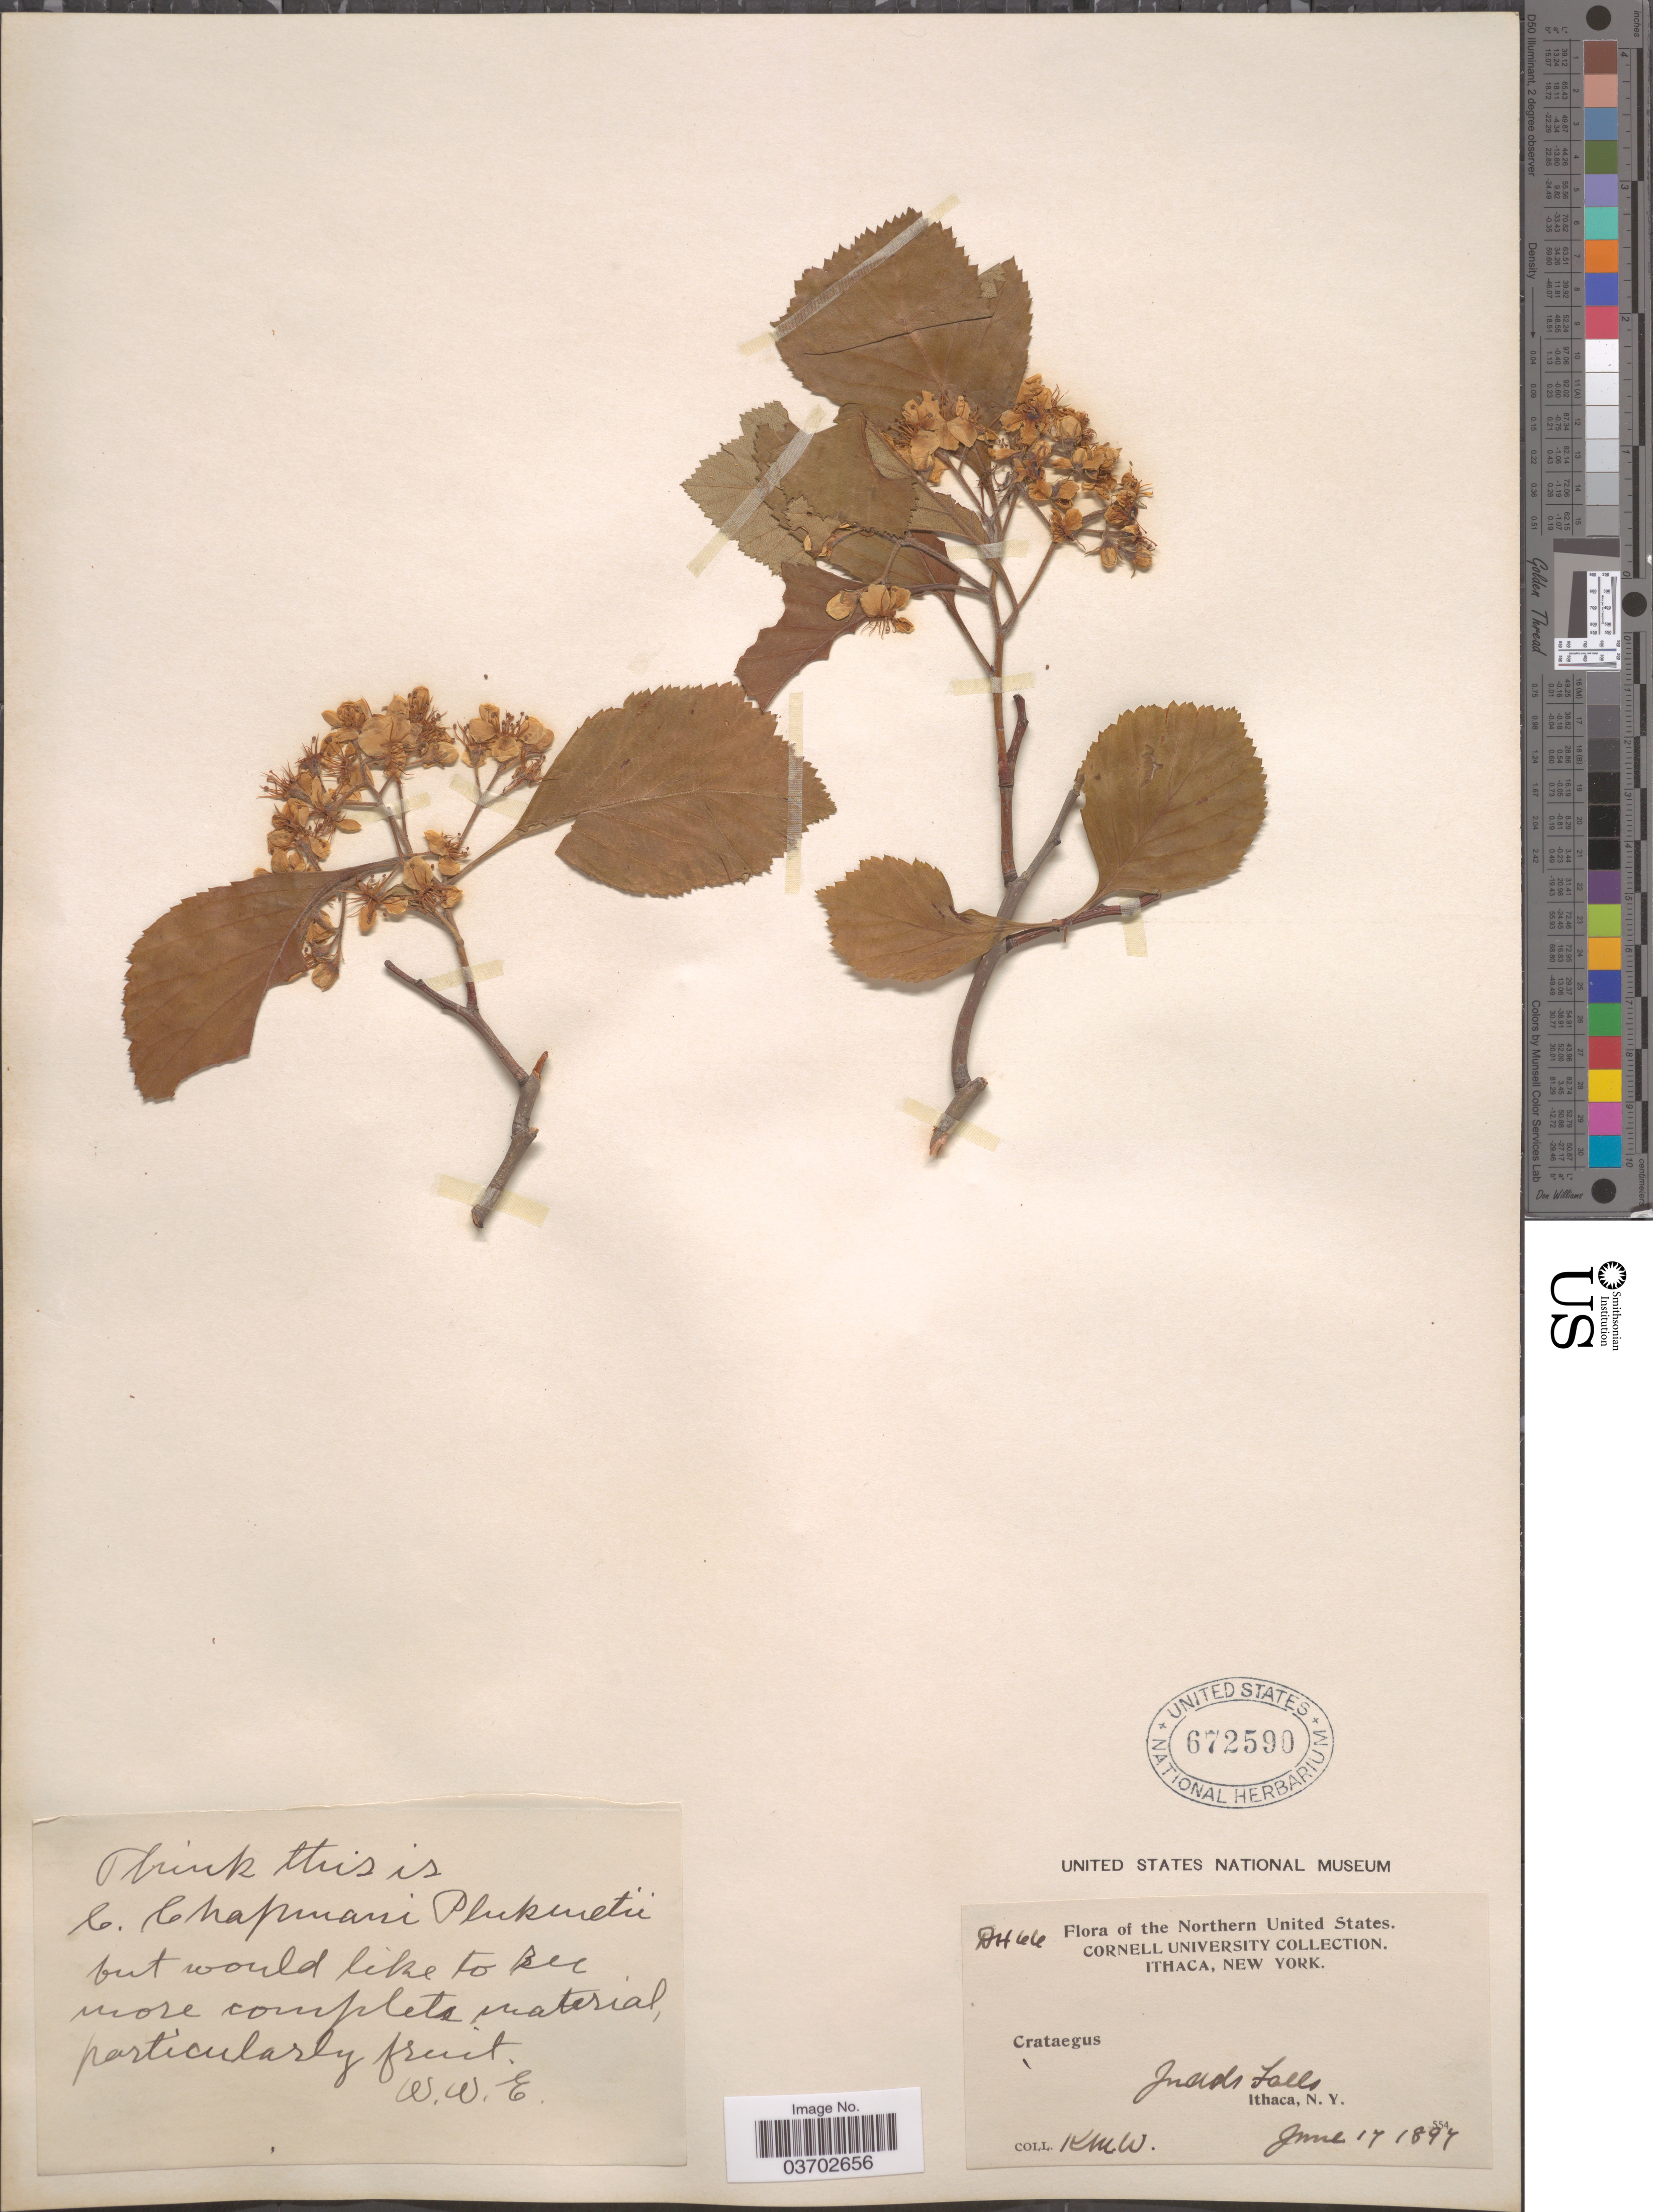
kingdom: Plantae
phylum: Tracheophyta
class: Magnoliopsida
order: Rosales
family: Rosaceae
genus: Crataegus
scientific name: Crataegus sp.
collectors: K. M. W.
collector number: DH66?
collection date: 1897-06-17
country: United States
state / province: New York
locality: Northern United States. Judds Falls. Ithaca.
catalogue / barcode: US 672590